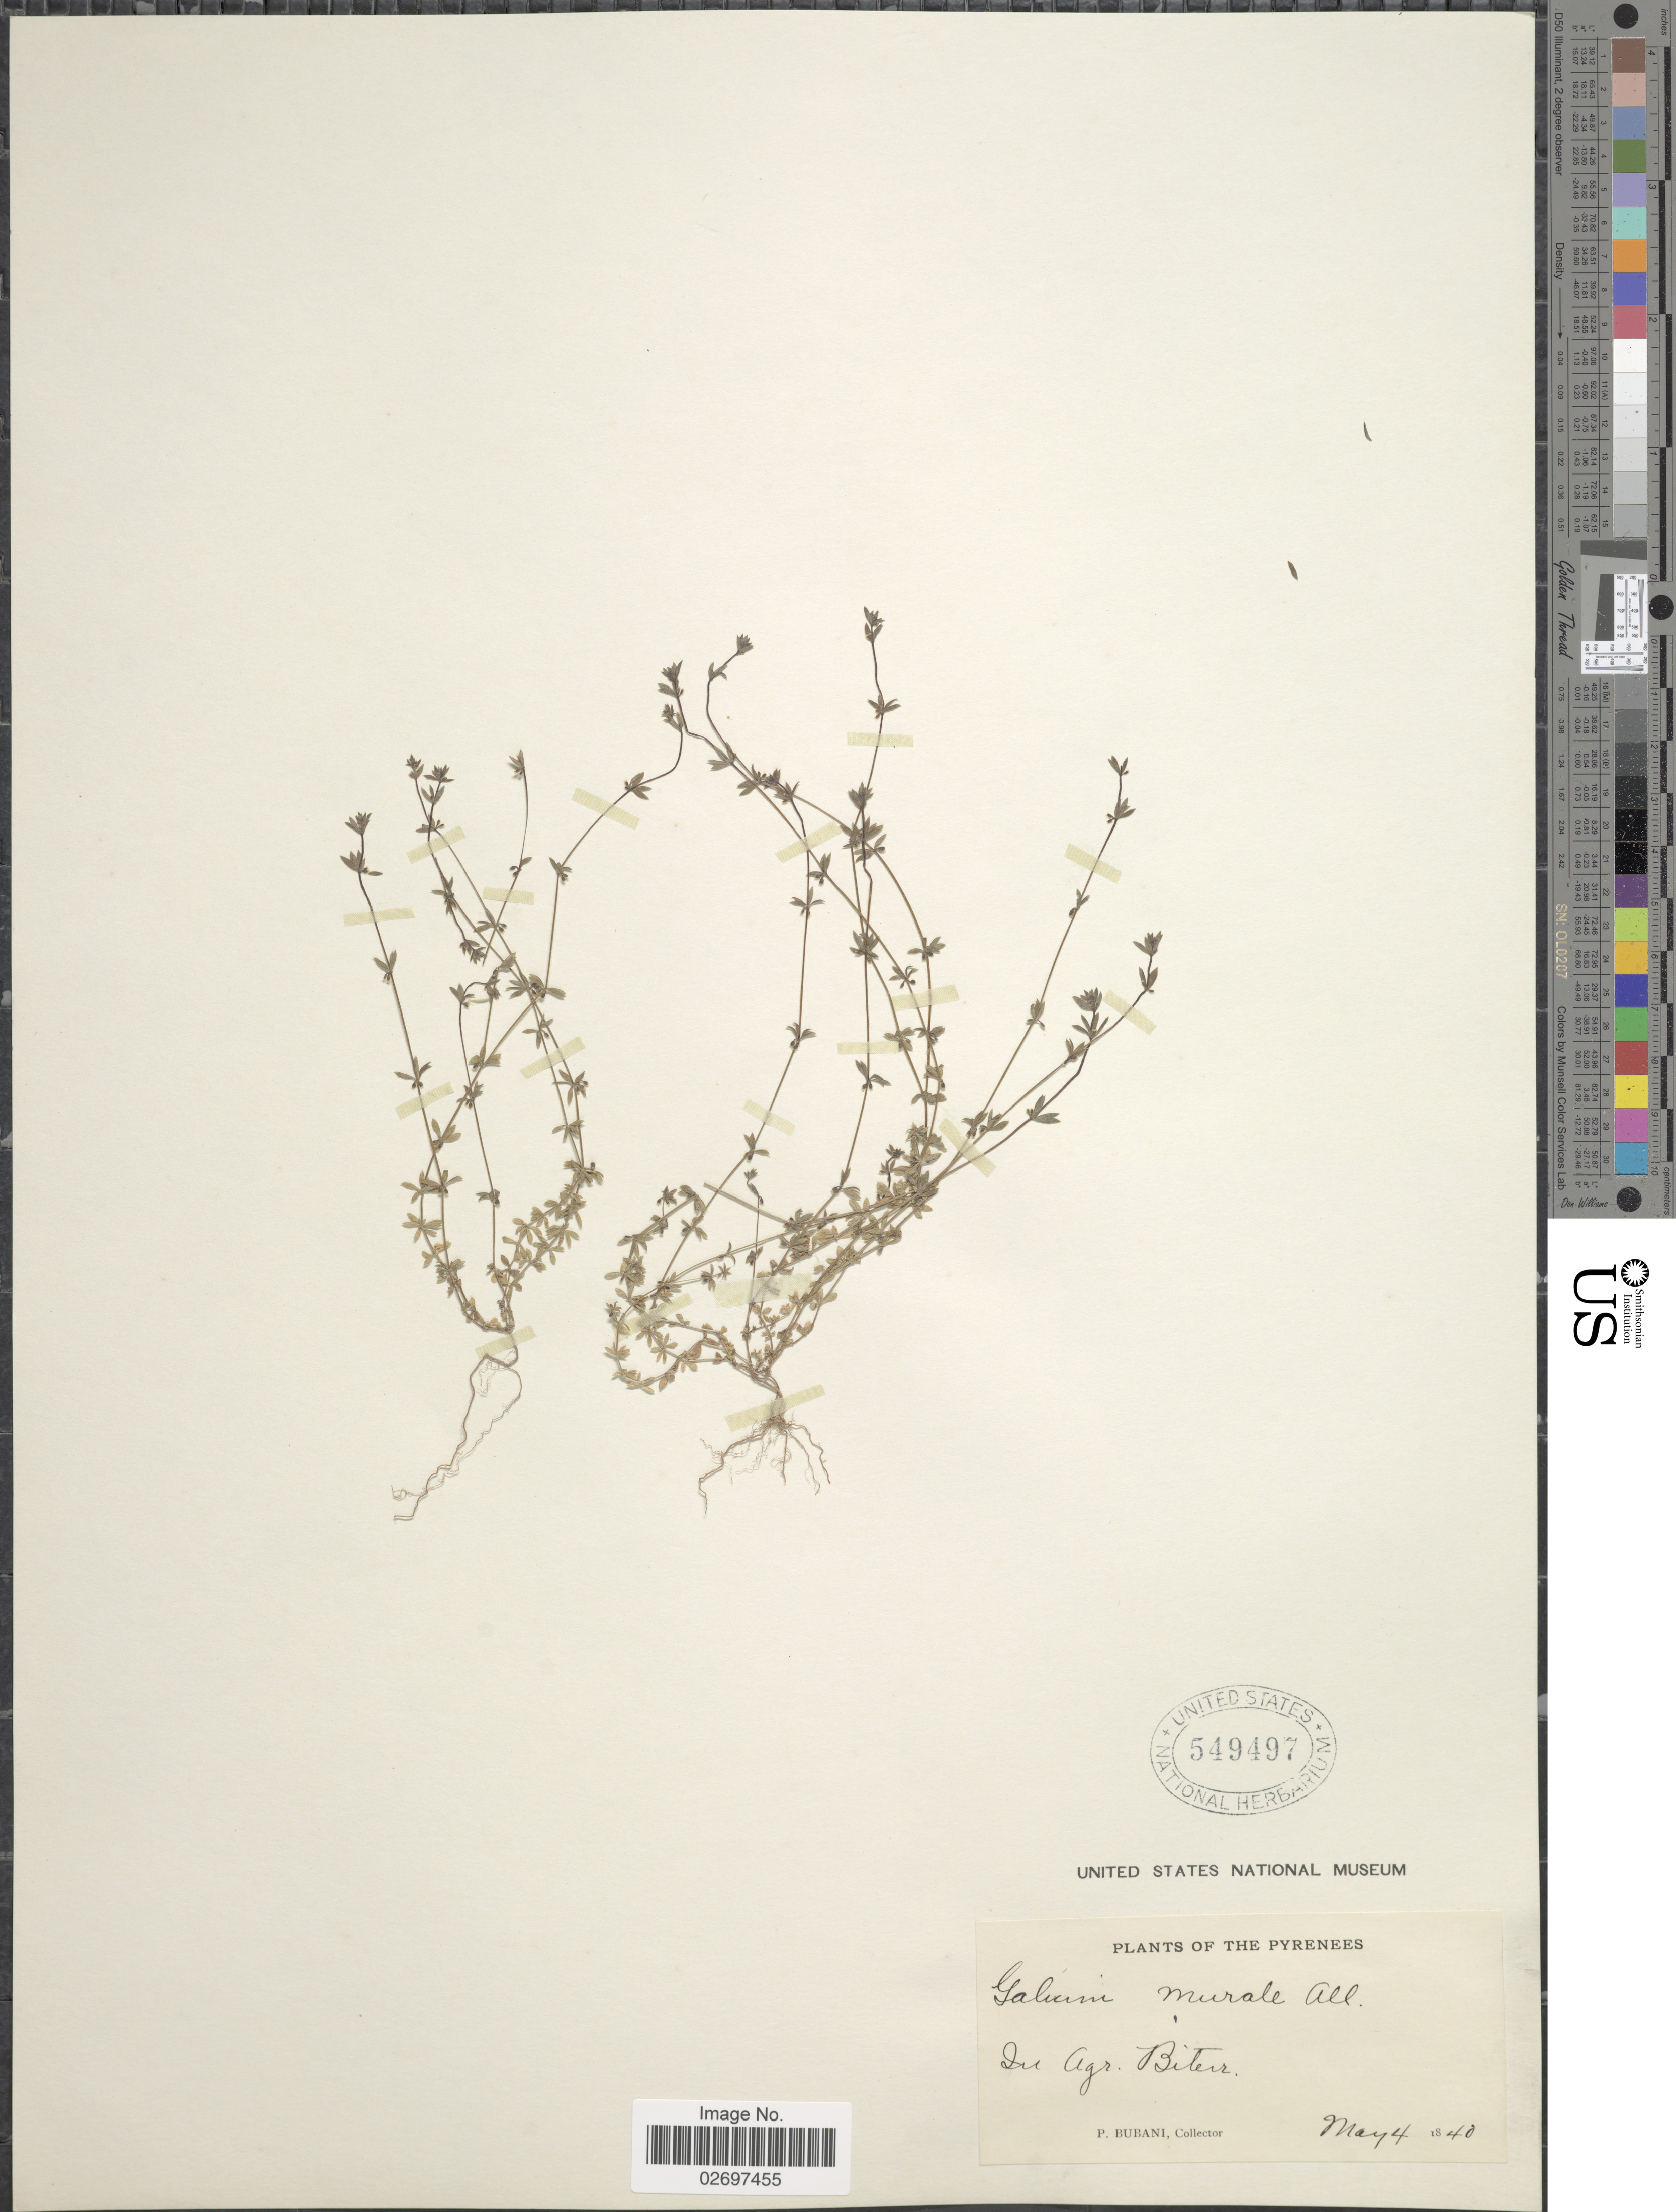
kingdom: Plantae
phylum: Tracheophyta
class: Magnoliopsida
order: Gentianales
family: Rubiaceae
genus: Galium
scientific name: Galium murale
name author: (L.) All.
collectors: P. Bubani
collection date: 1840-05-04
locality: Pyrenees. In agr. Biterr.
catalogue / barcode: US 549497